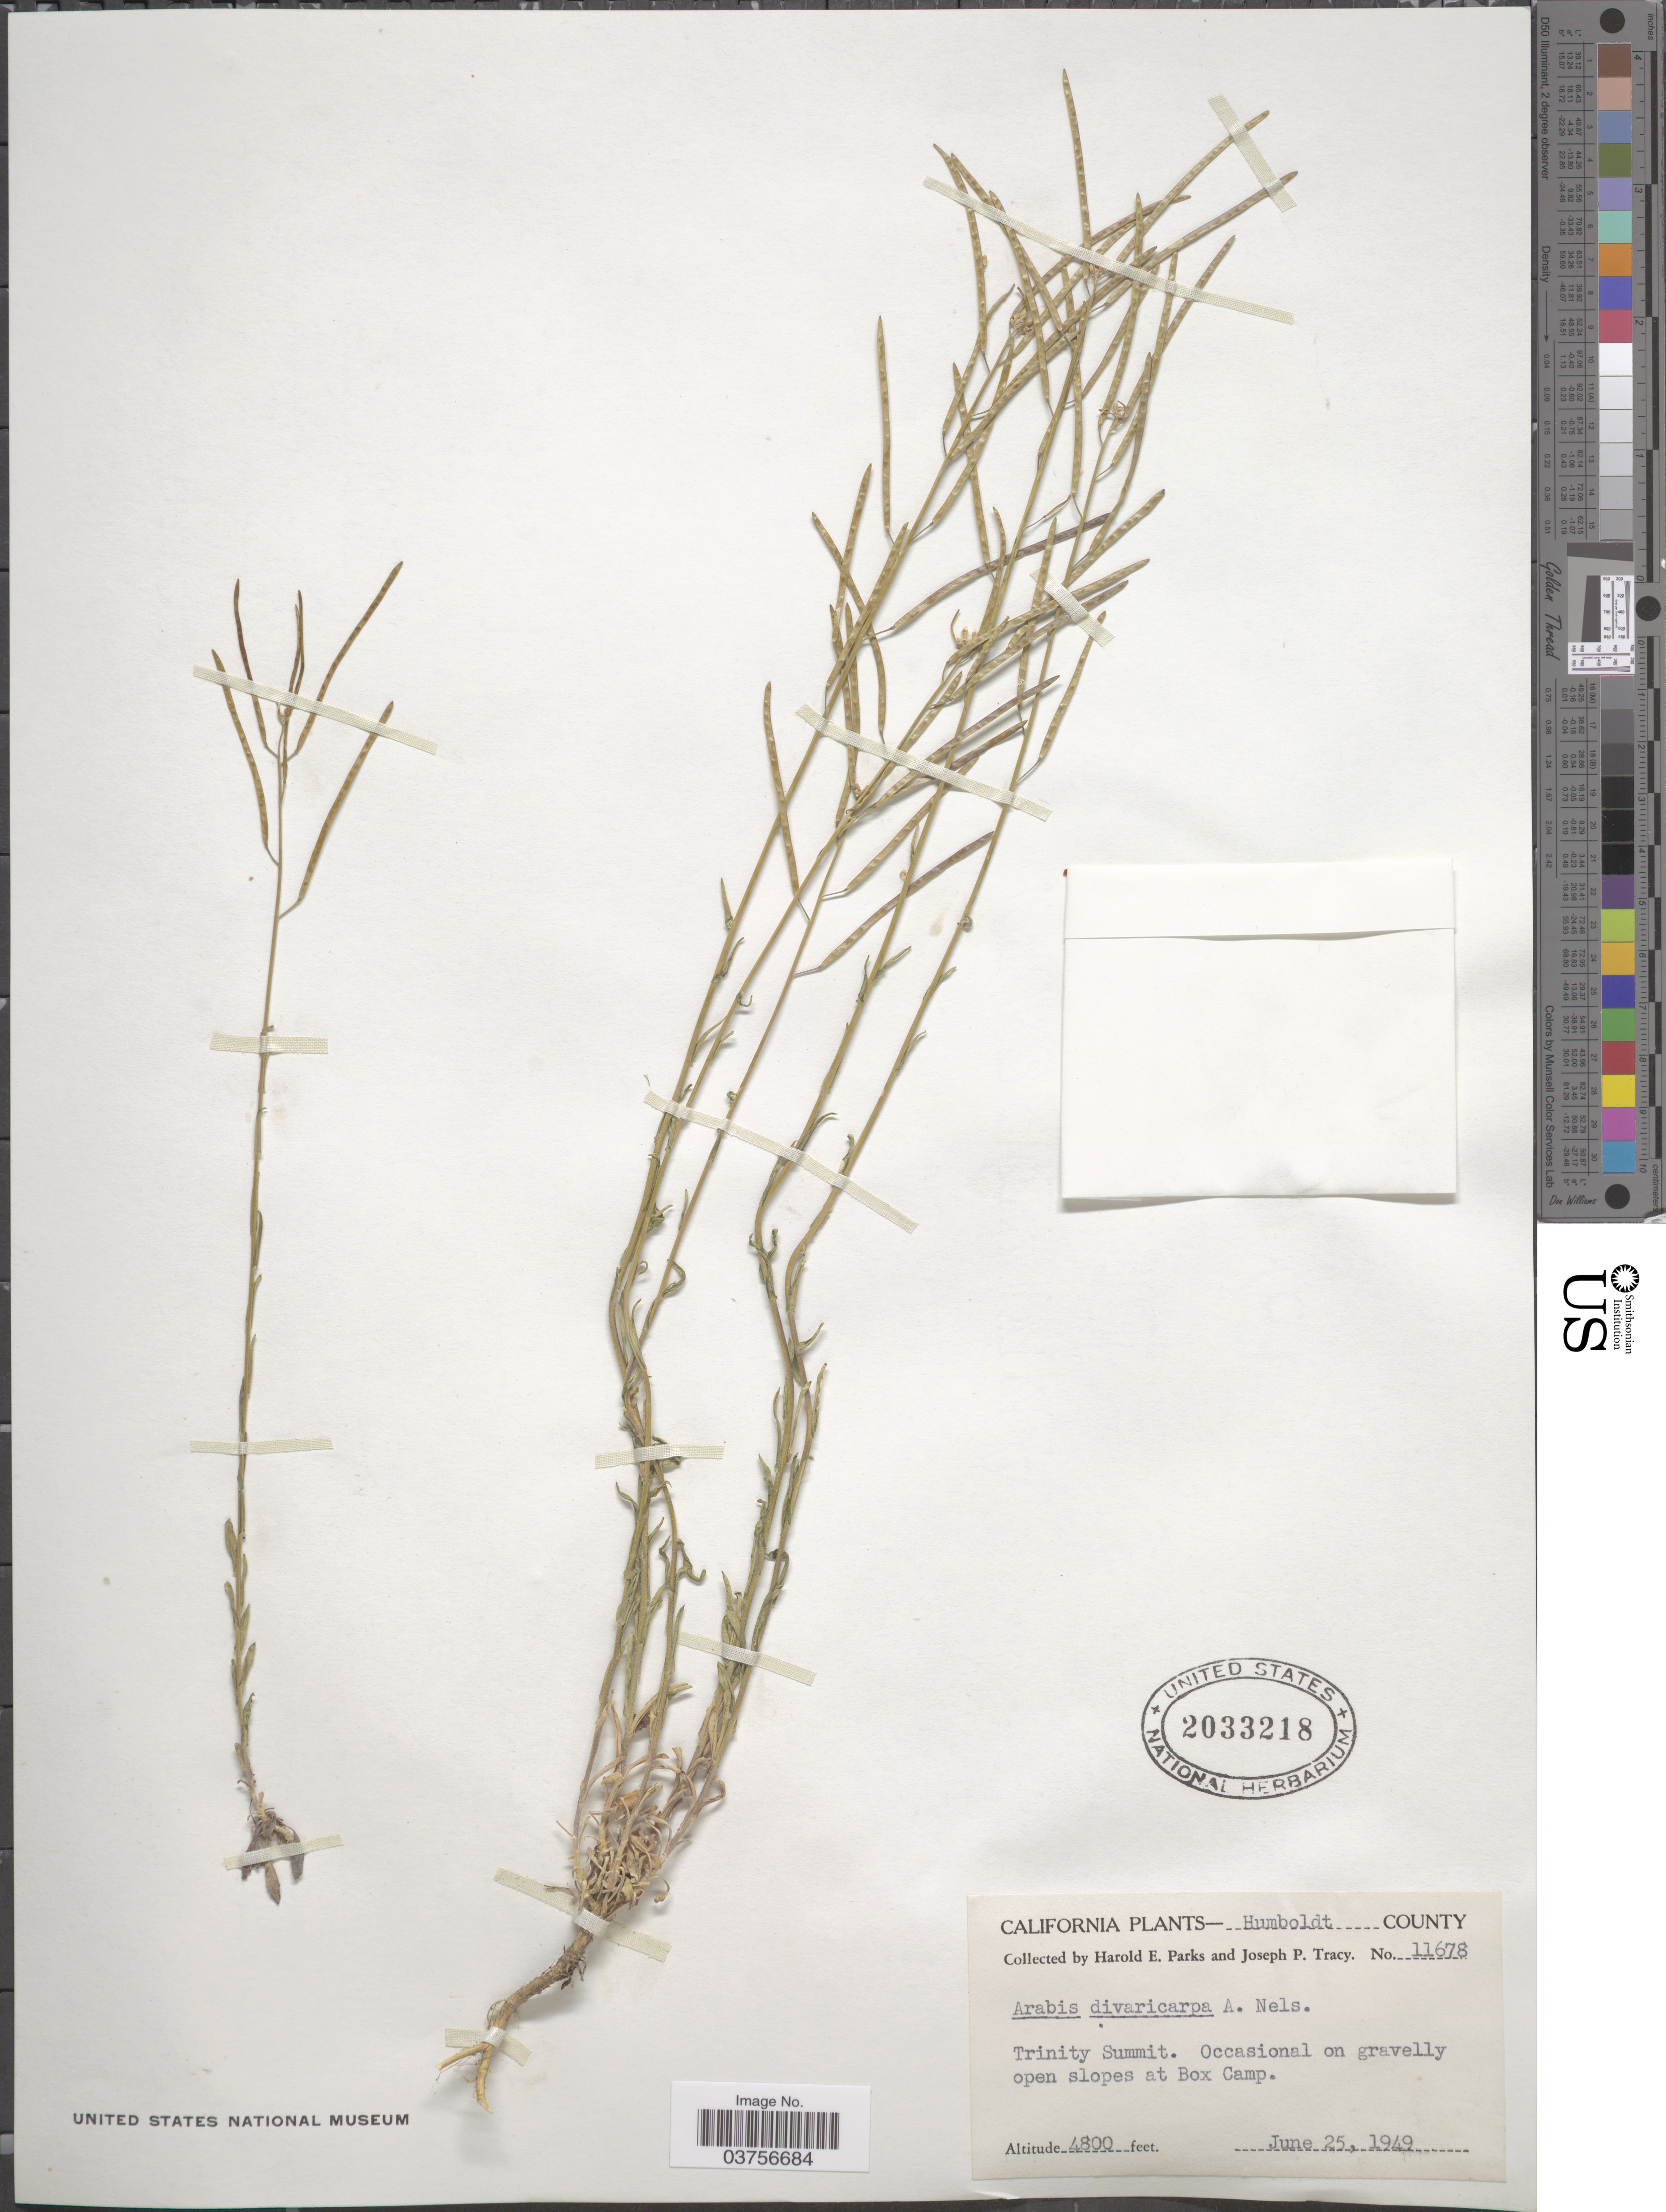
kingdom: Plantae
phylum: Tracheophyta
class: Magnoliopsida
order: Brassicales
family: Brassicaceae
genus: Arabis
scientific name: Arabis divaricarpa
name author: A. Nelson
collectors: H. E. Parks & J. Tracy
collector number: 11678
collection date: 1949-06-25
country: United States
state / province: California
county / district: Humboldt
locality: Humboldt County. Trinity Summit. Open slopes at Box Camp.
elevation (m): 1463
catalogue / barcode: US 2033218